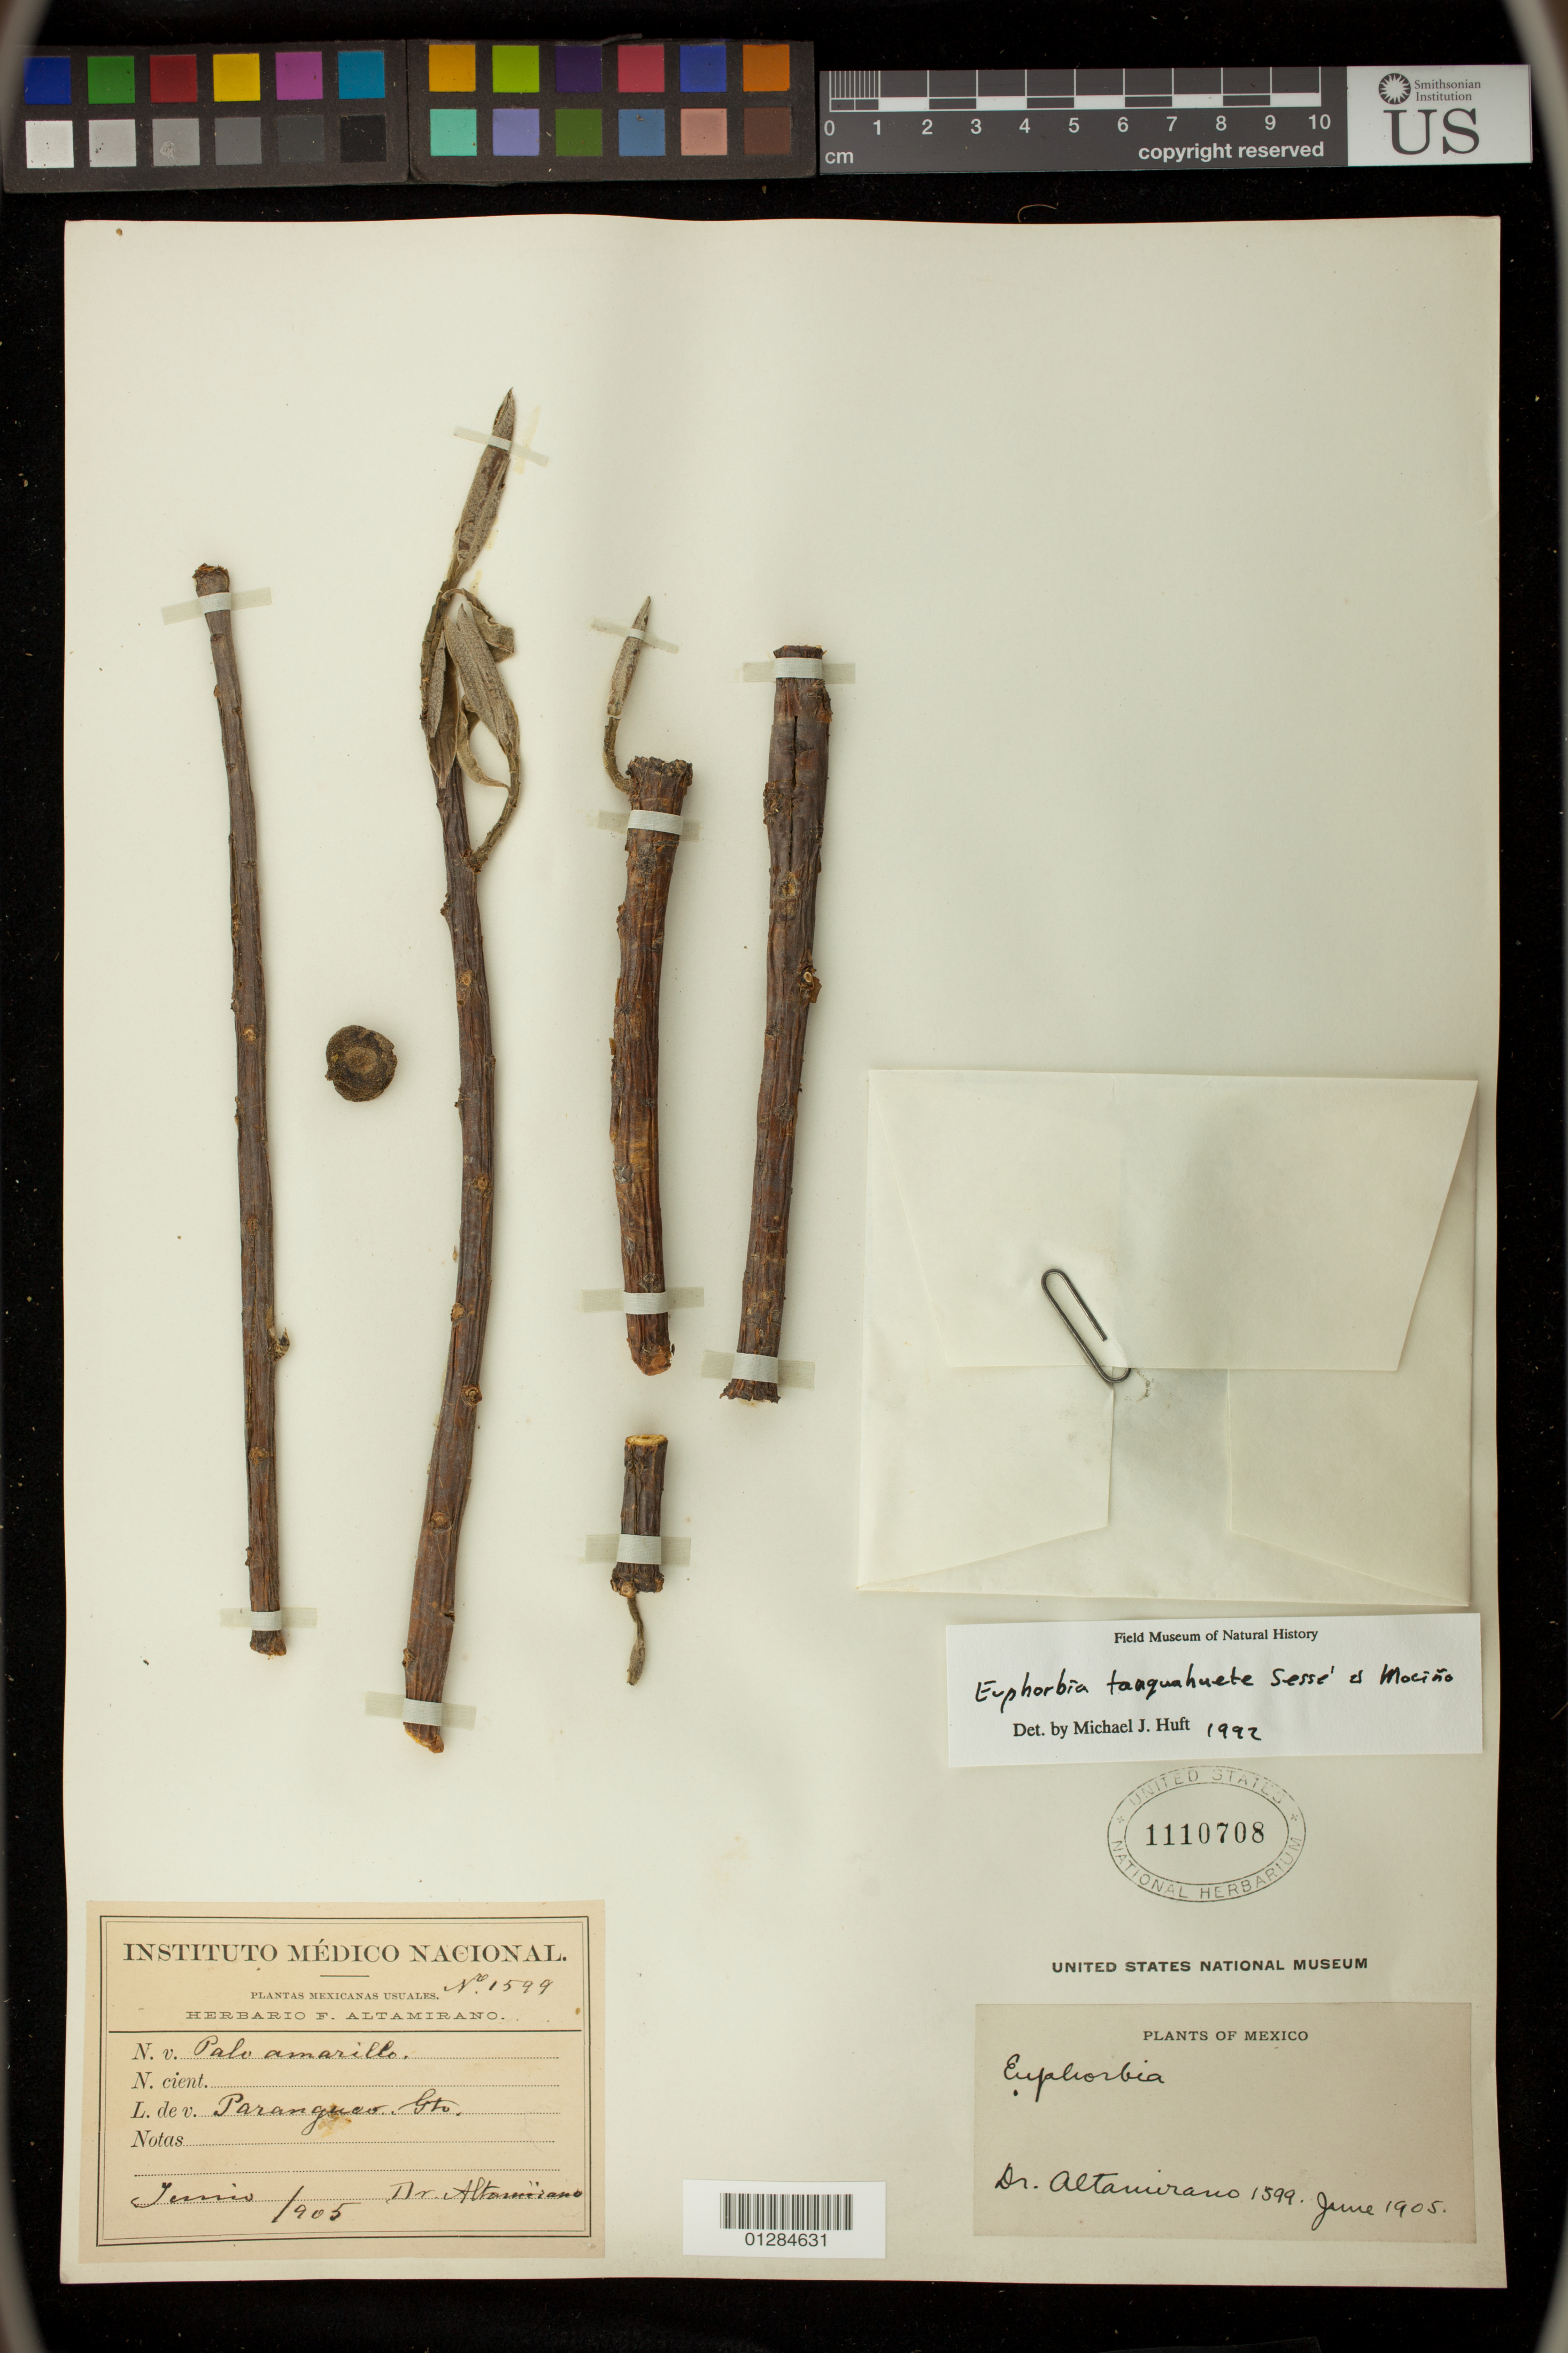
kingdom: Plantae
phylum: Tracheophyta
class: Magnoliopsida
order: Malpighiales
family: Euphorbiaceae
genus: Euphorbia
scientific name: Euphorbia tanquahuete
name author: Sessé & Moc.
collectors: F. Altamirano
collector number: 1599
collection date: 1905-06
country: Mexico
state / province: Guanajuato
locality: Parangueo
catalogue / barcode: US 1110708